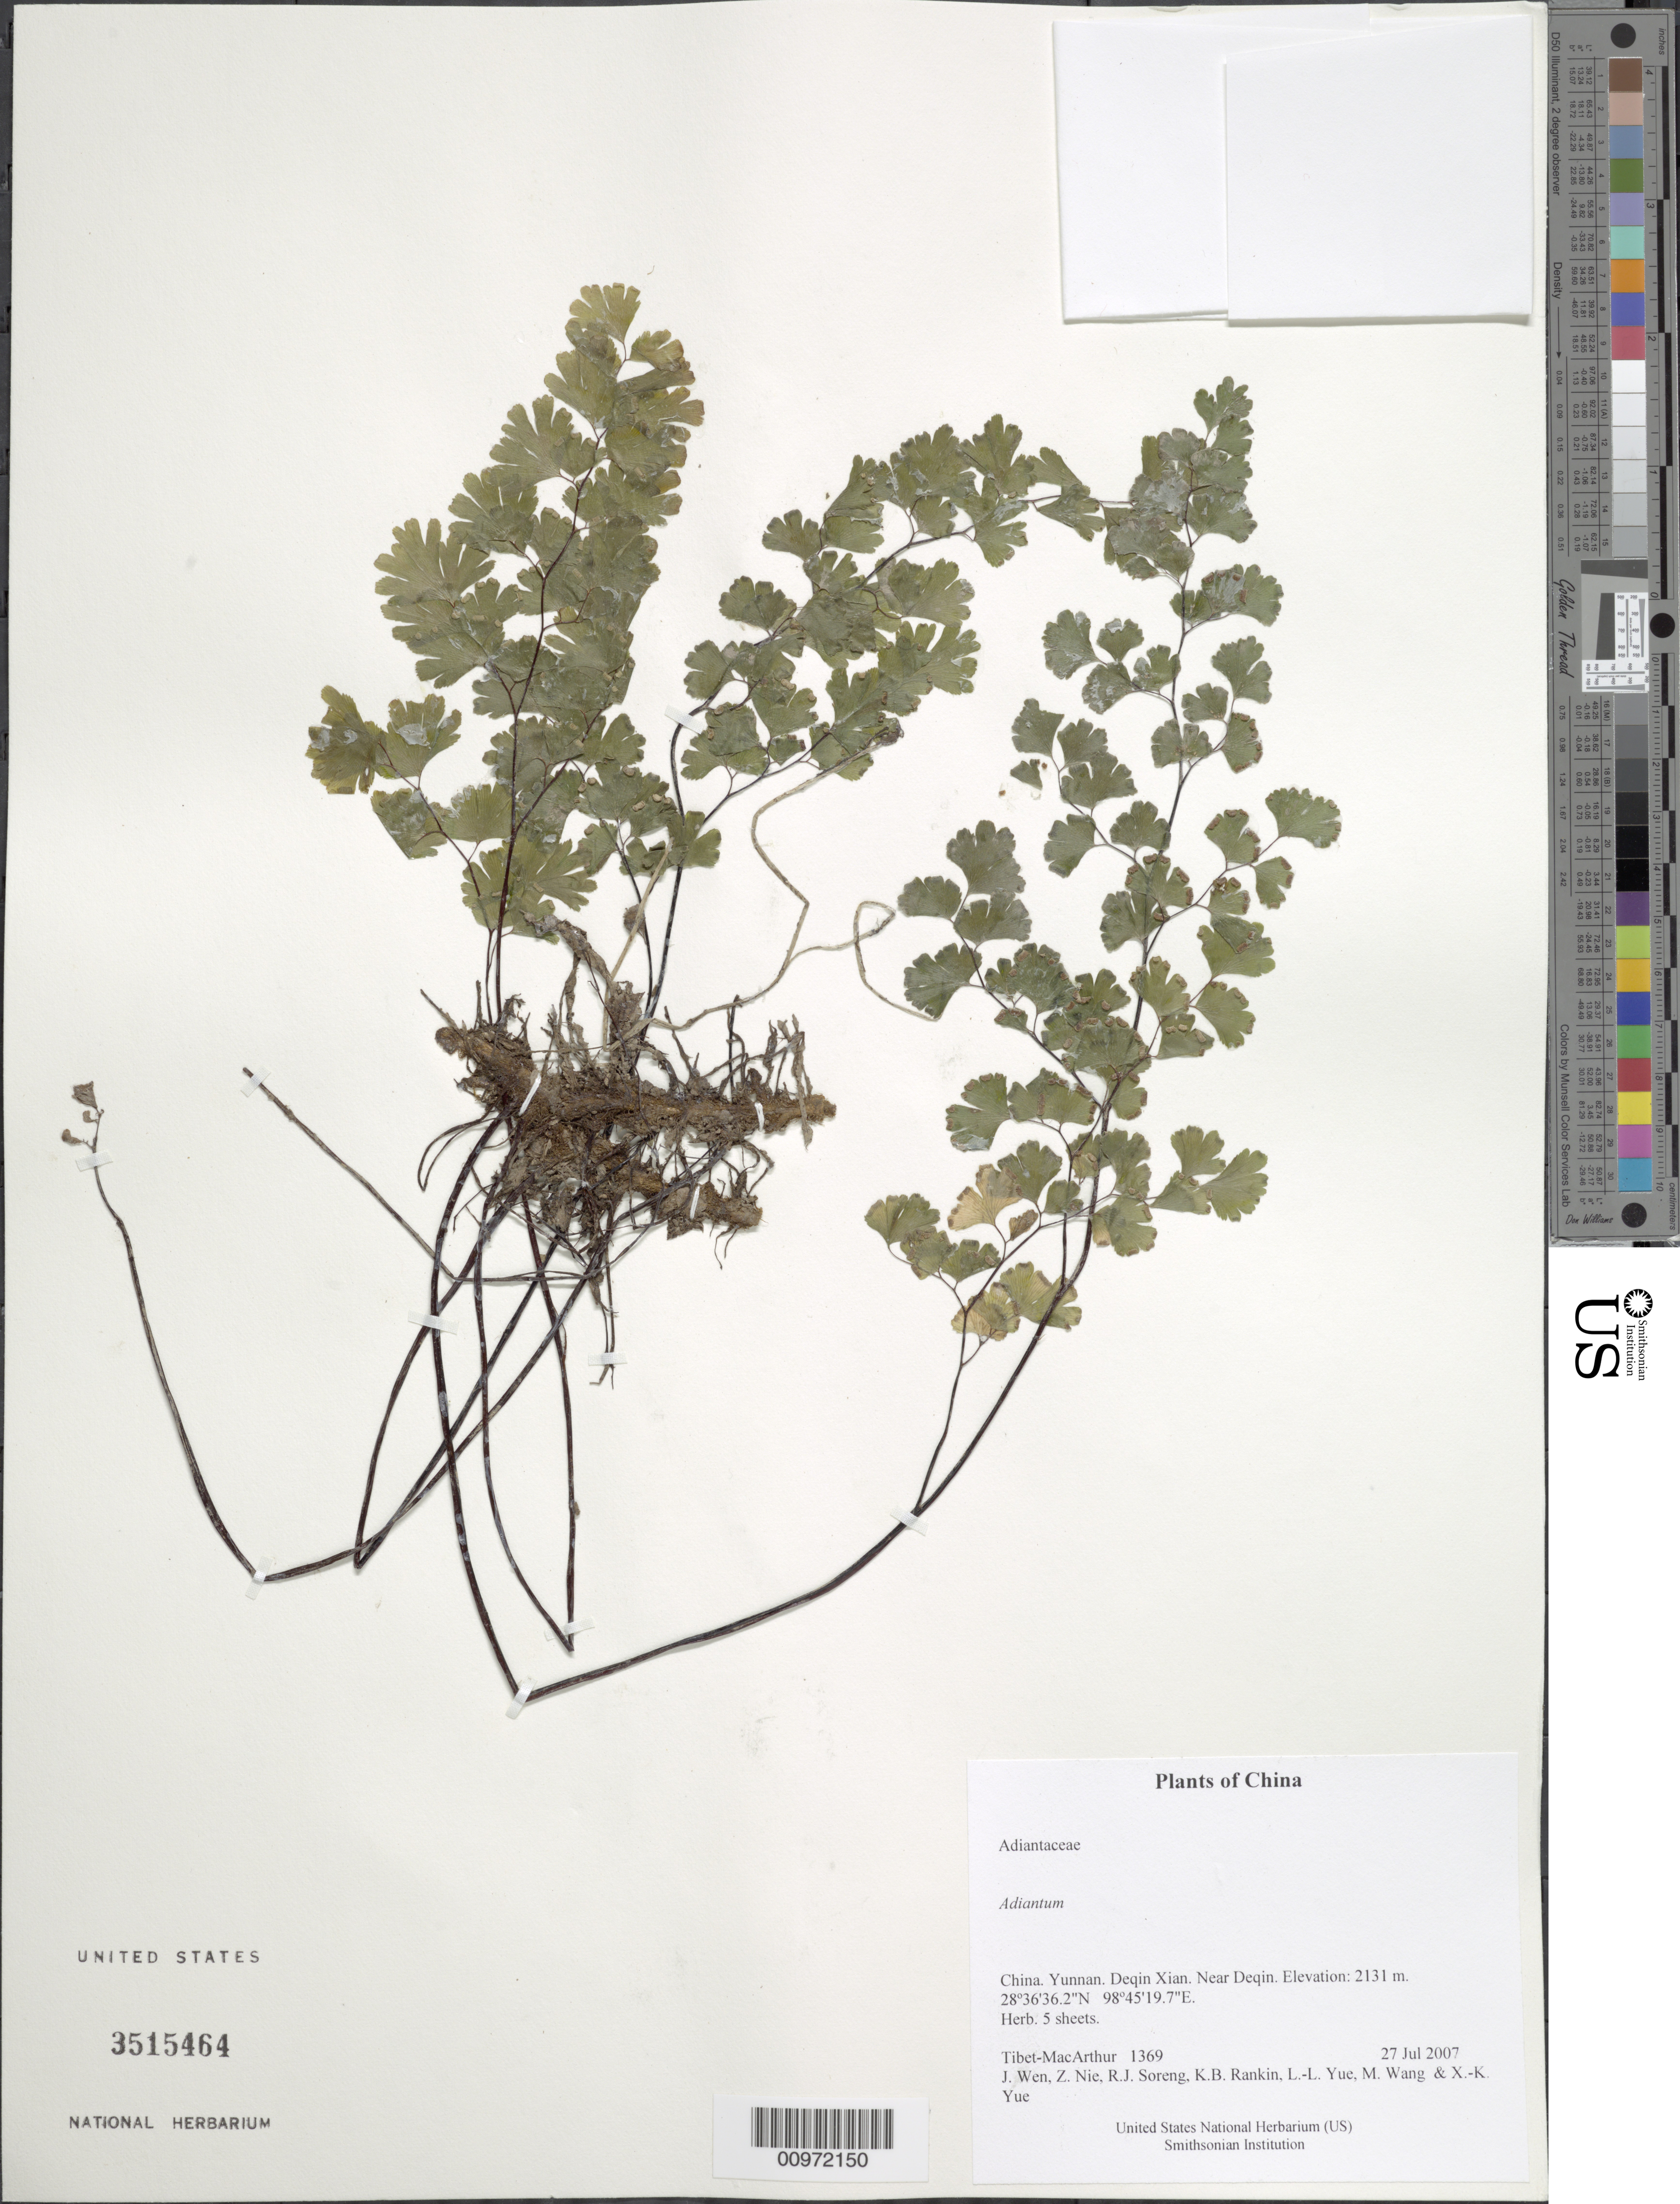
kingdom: Plantae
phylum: Tracheophyta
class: Polypodiopsida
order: Polypodiales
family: Pteridaceae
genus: Adiantum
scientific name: Adiantum sp.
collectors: Tibet-MacArthur, J. Wen, Z. Nie, R. J. Soreng, K. Rankin, L. Yue, M. Wang & X. Yue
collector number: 1369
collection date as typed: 27 Jul 2007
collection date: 2007-07-27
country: China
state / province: Yunnan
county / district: Deqin Xian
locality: Near Deqin.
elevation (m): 2131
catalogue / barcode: US 3515464